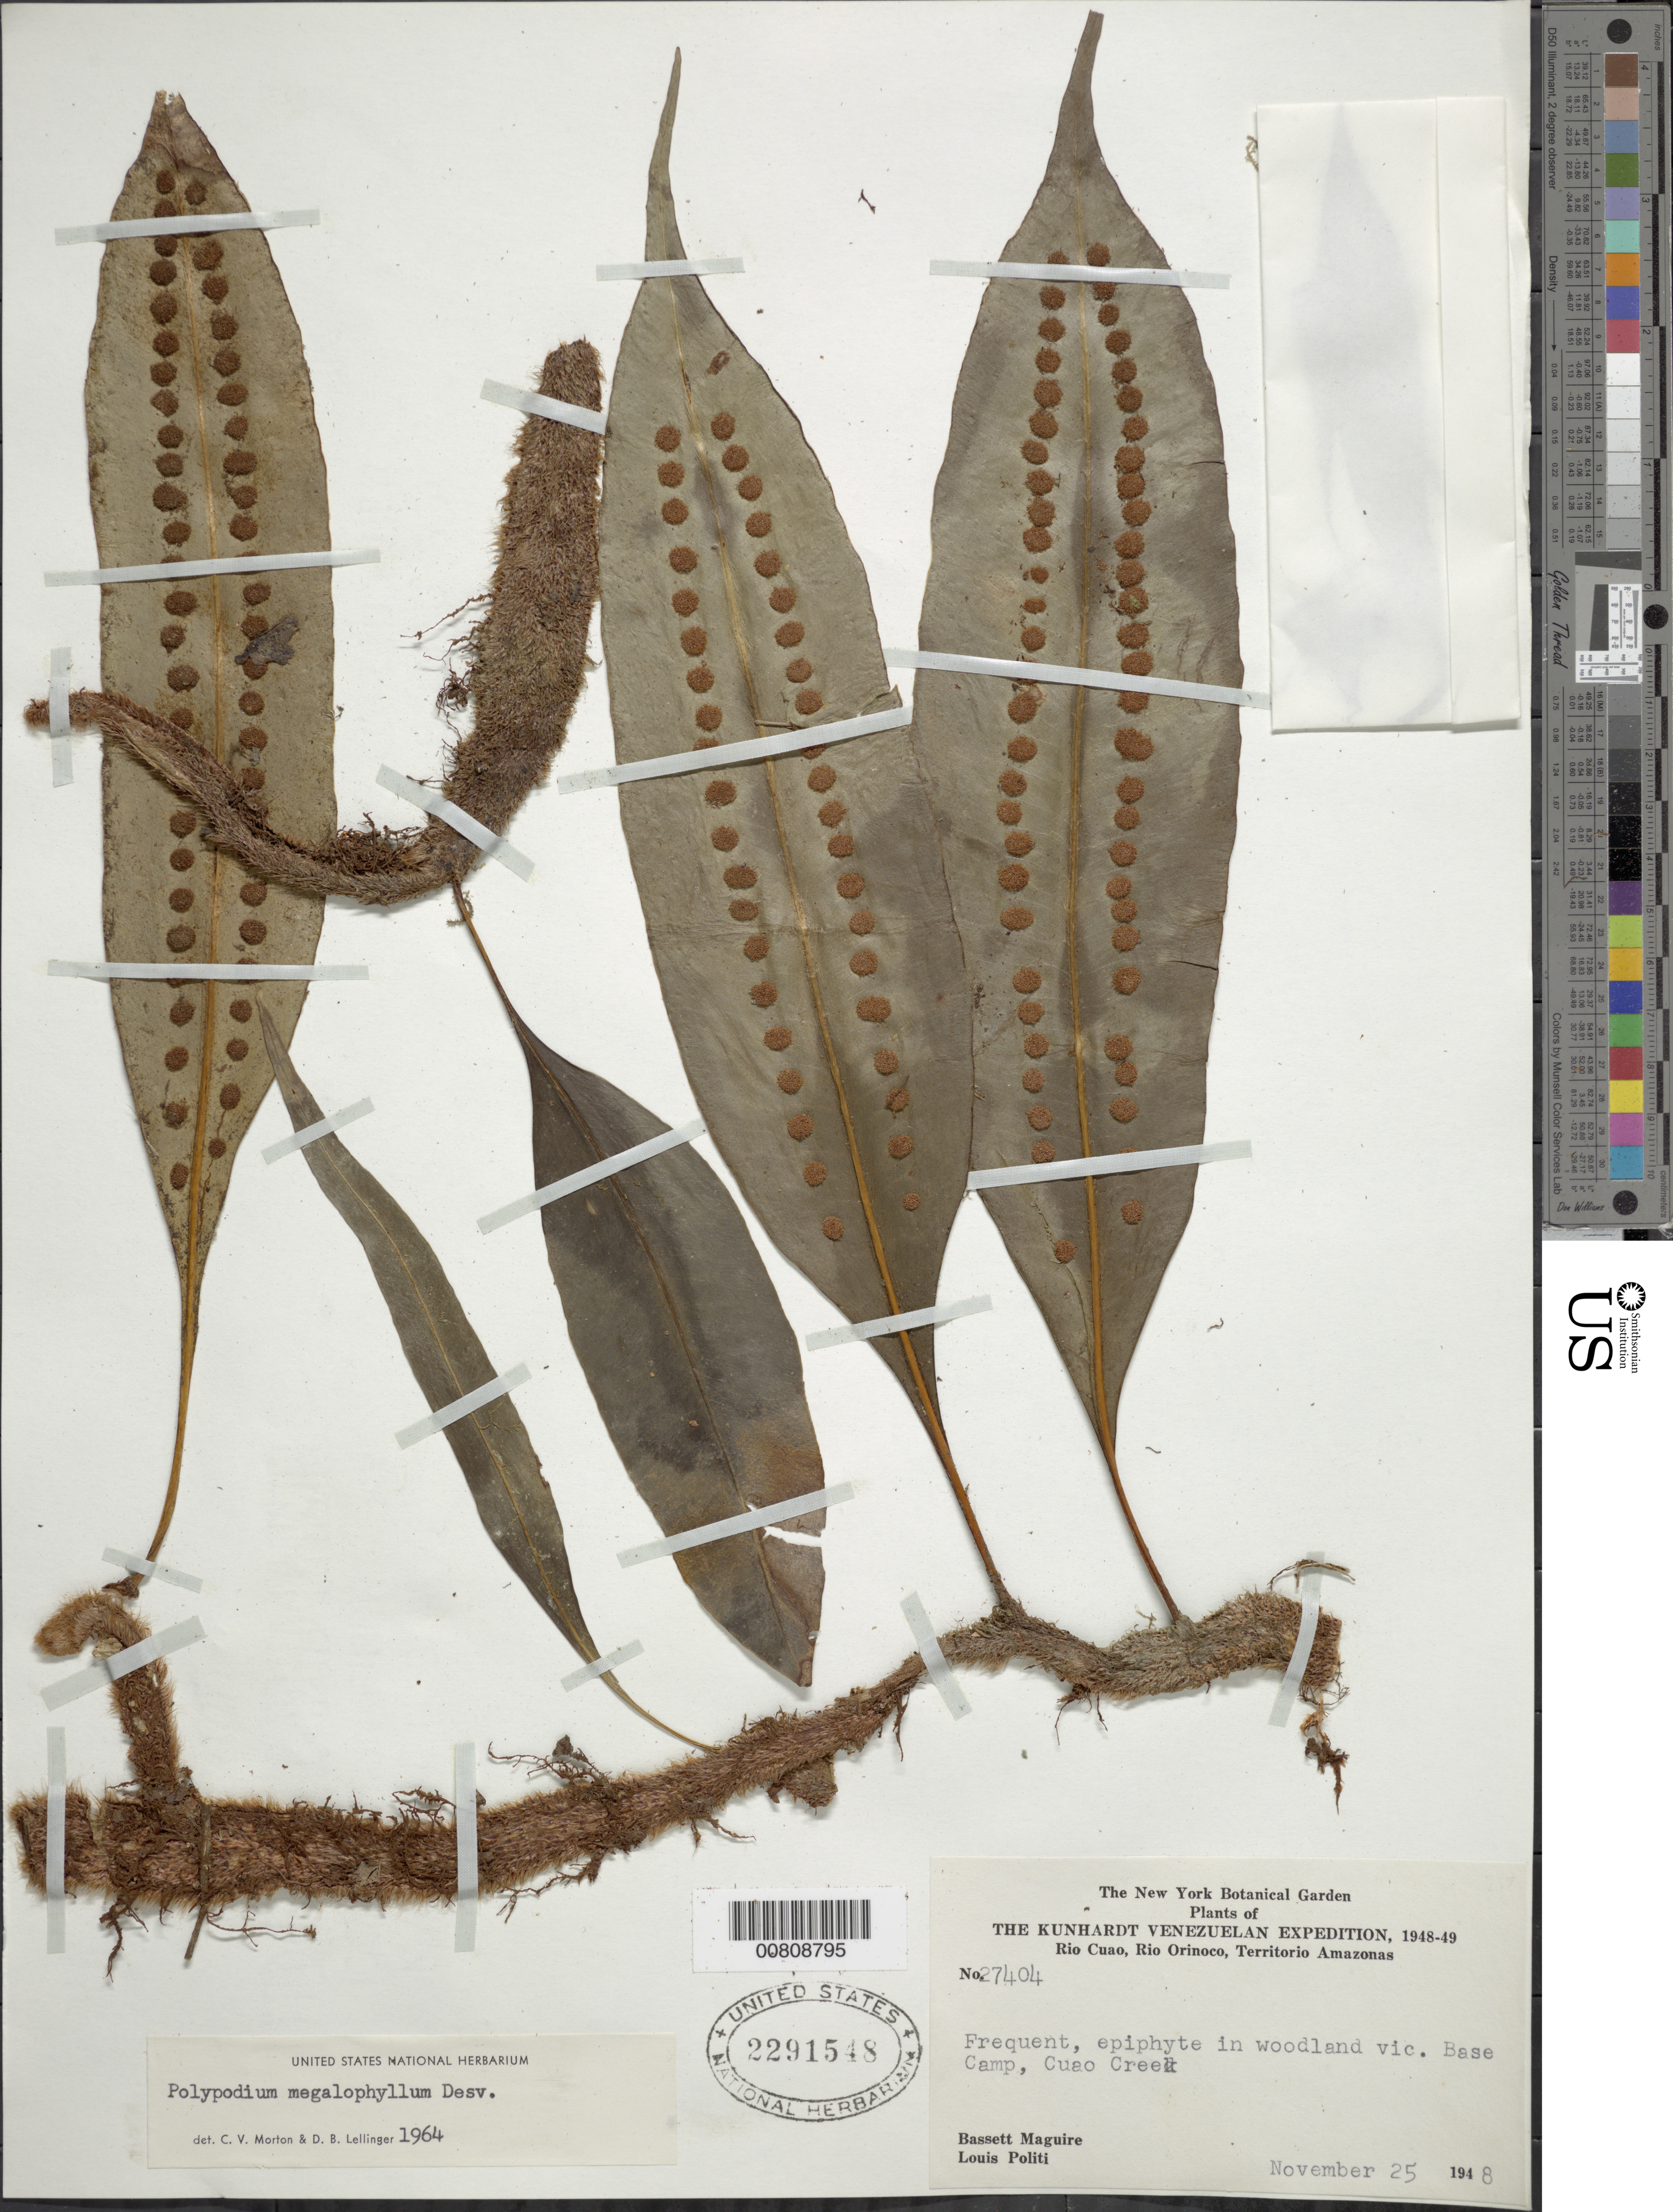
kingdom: Plantae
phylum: Tracheophyta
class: Polypodiopsida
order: Polypodiales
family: Polypodiaceae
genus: Microgramma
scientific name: Microgramma megalophylla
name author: (Desv.) de la Sota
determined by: Morton, C. V.; Lellinger, D. B.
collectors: B. Maguire & L. Politi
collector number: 27404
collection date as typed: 25-Nov-48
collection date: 1948-11-25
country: Venezuela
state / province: Amazonas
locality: Río Cuao, Cuao Creek, Base Camp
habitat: Woodland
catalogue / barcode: US 2291548